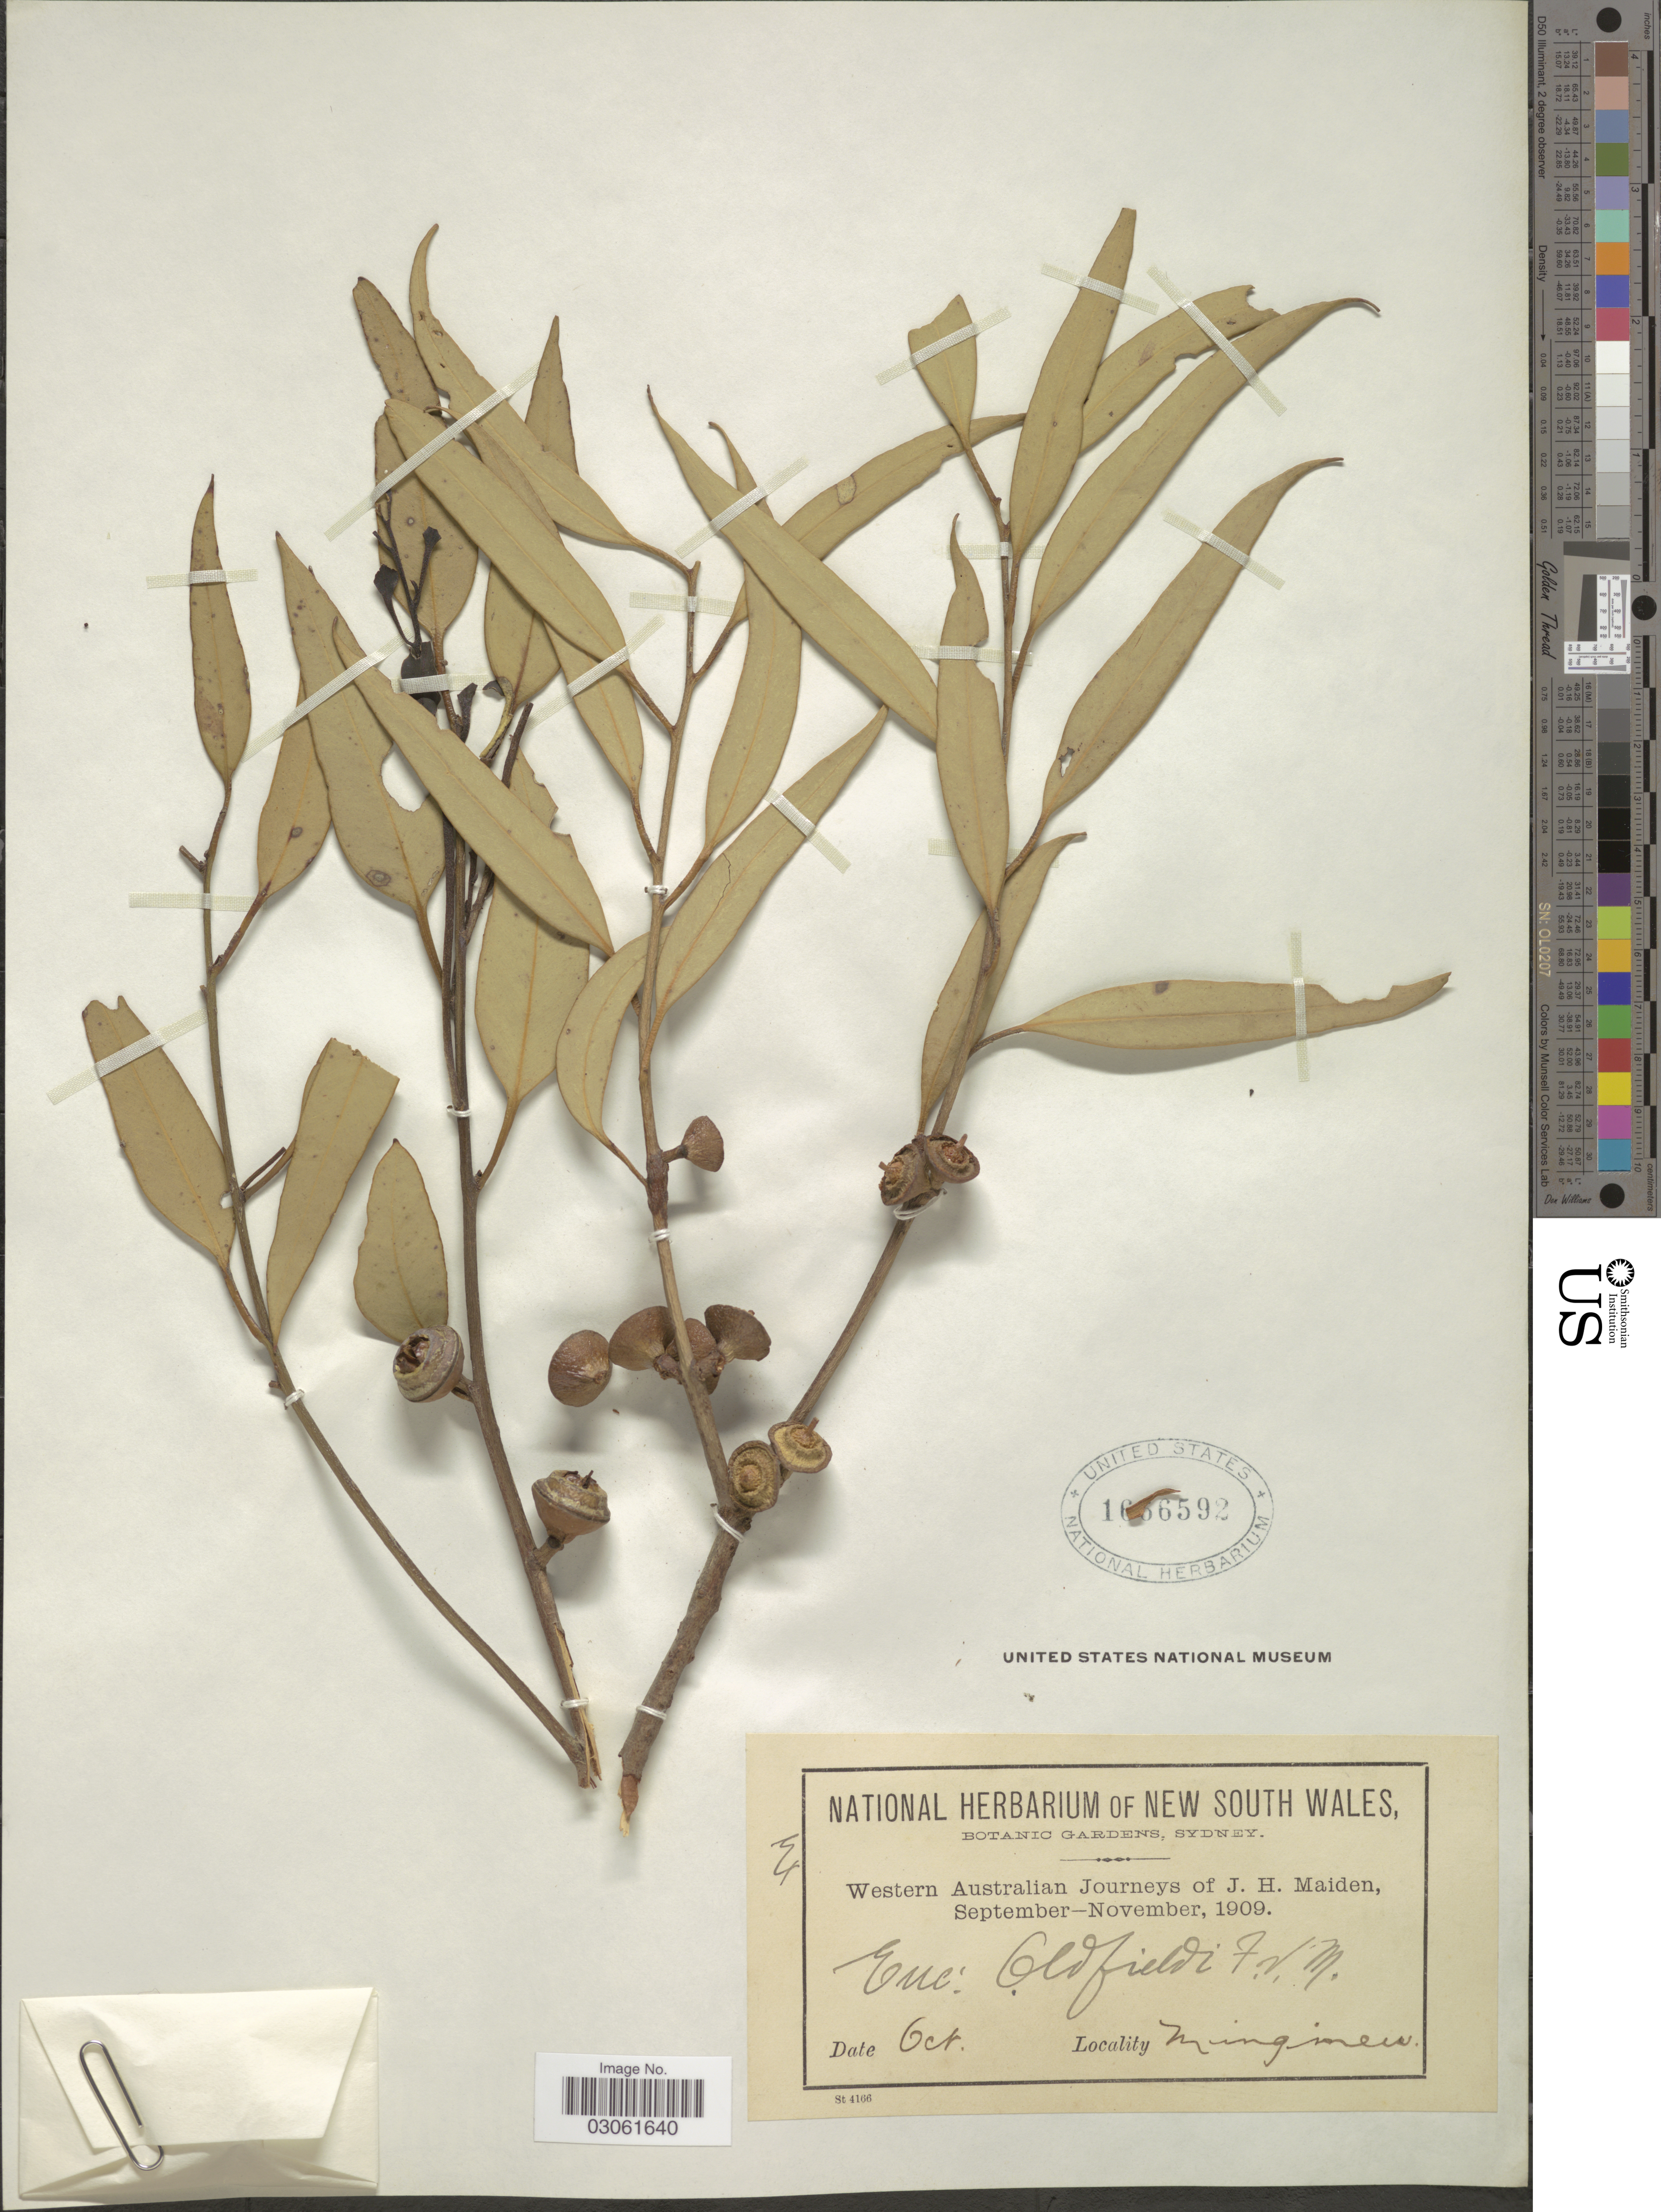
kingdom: Plantae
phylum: Tracheophyta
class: Magnoliopsida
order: Myrtales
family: Myrtaceae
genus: Eucalyptus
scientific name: Eucalyptus oldfieldii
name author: F. Muell.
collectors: J. Maiden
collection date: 1909-10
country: Australia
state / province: Western Australia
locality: Minginew.